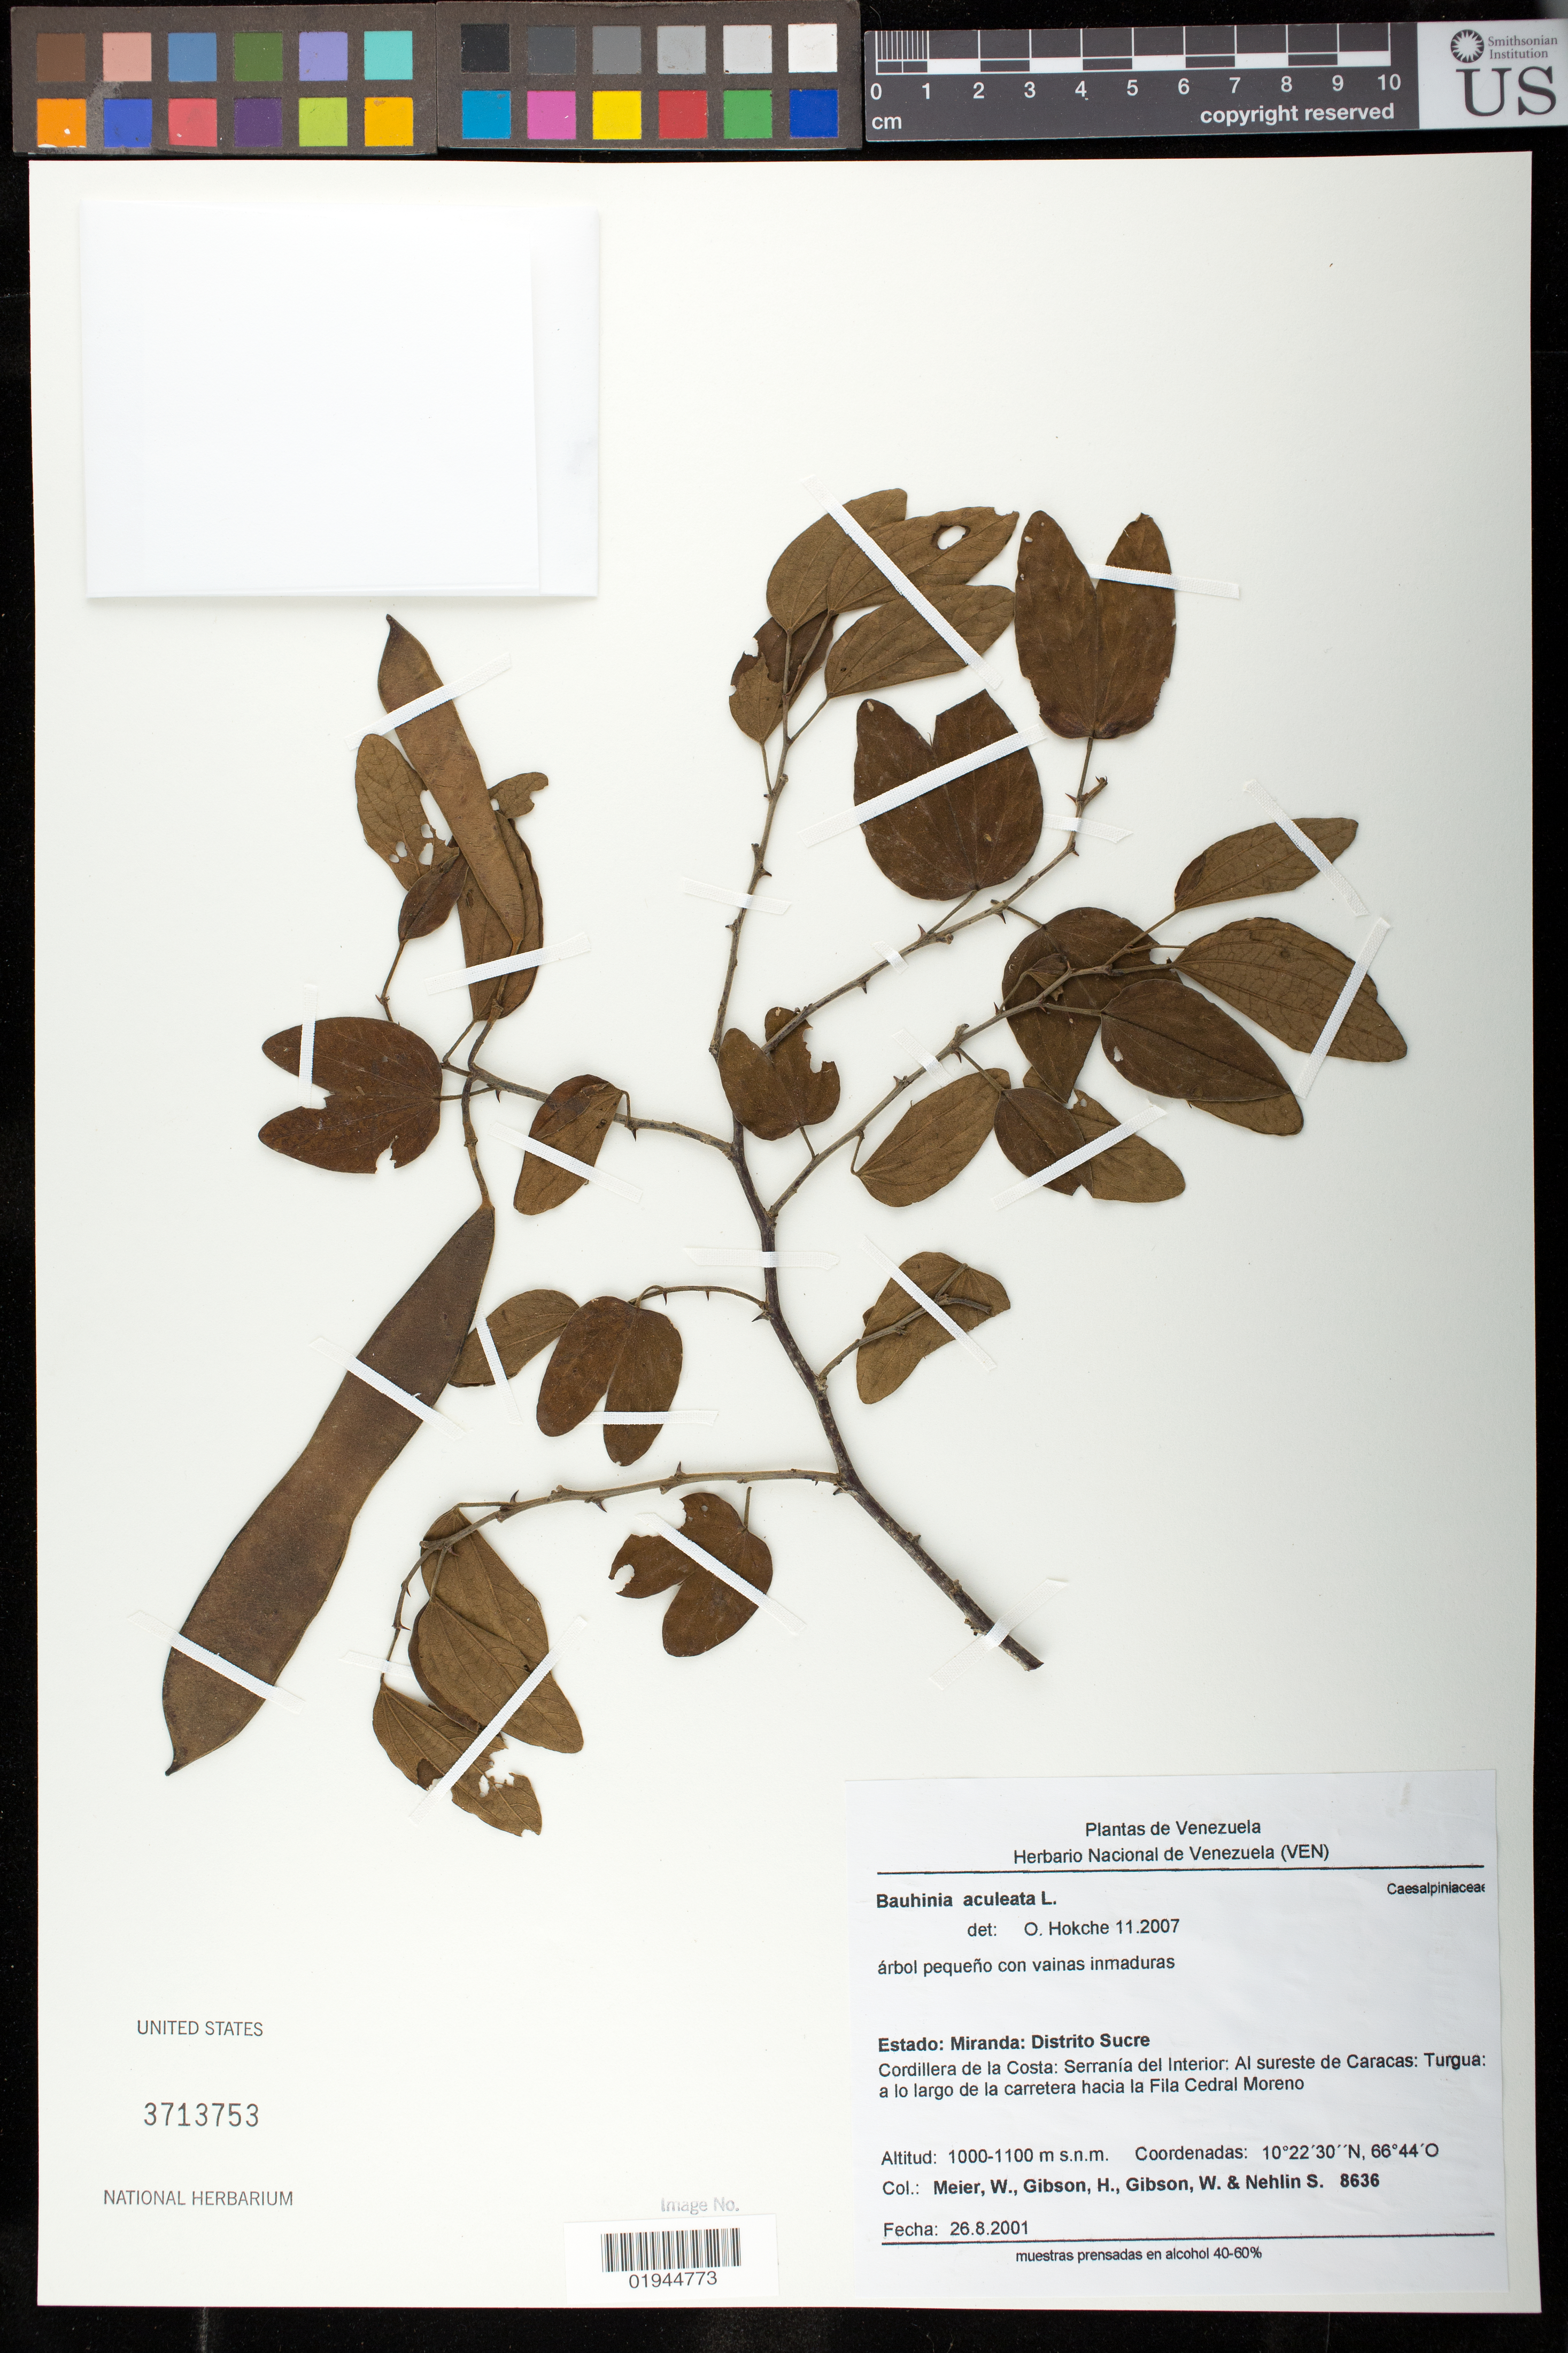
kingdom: Plantae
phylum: Tracheophyta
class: Magnoliopsida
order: Fabales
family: Fabaceae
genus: Bauhinia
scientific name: Bauhinia aculeata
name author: L.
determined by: Hokche, O.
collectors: W. Meier, H. Gibson, W. Gibson & S. Nehlin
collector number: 8636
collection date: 2001-08-26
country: Venezuela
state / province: Miranda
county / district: Sucre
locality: Cordillera de la Costa: Serrania del Interior: Al sureste de Caracas: Turgua: a lo largo de la carretera haciala Fila Cedral Moreno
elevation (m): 1000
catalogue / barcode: US 3713753